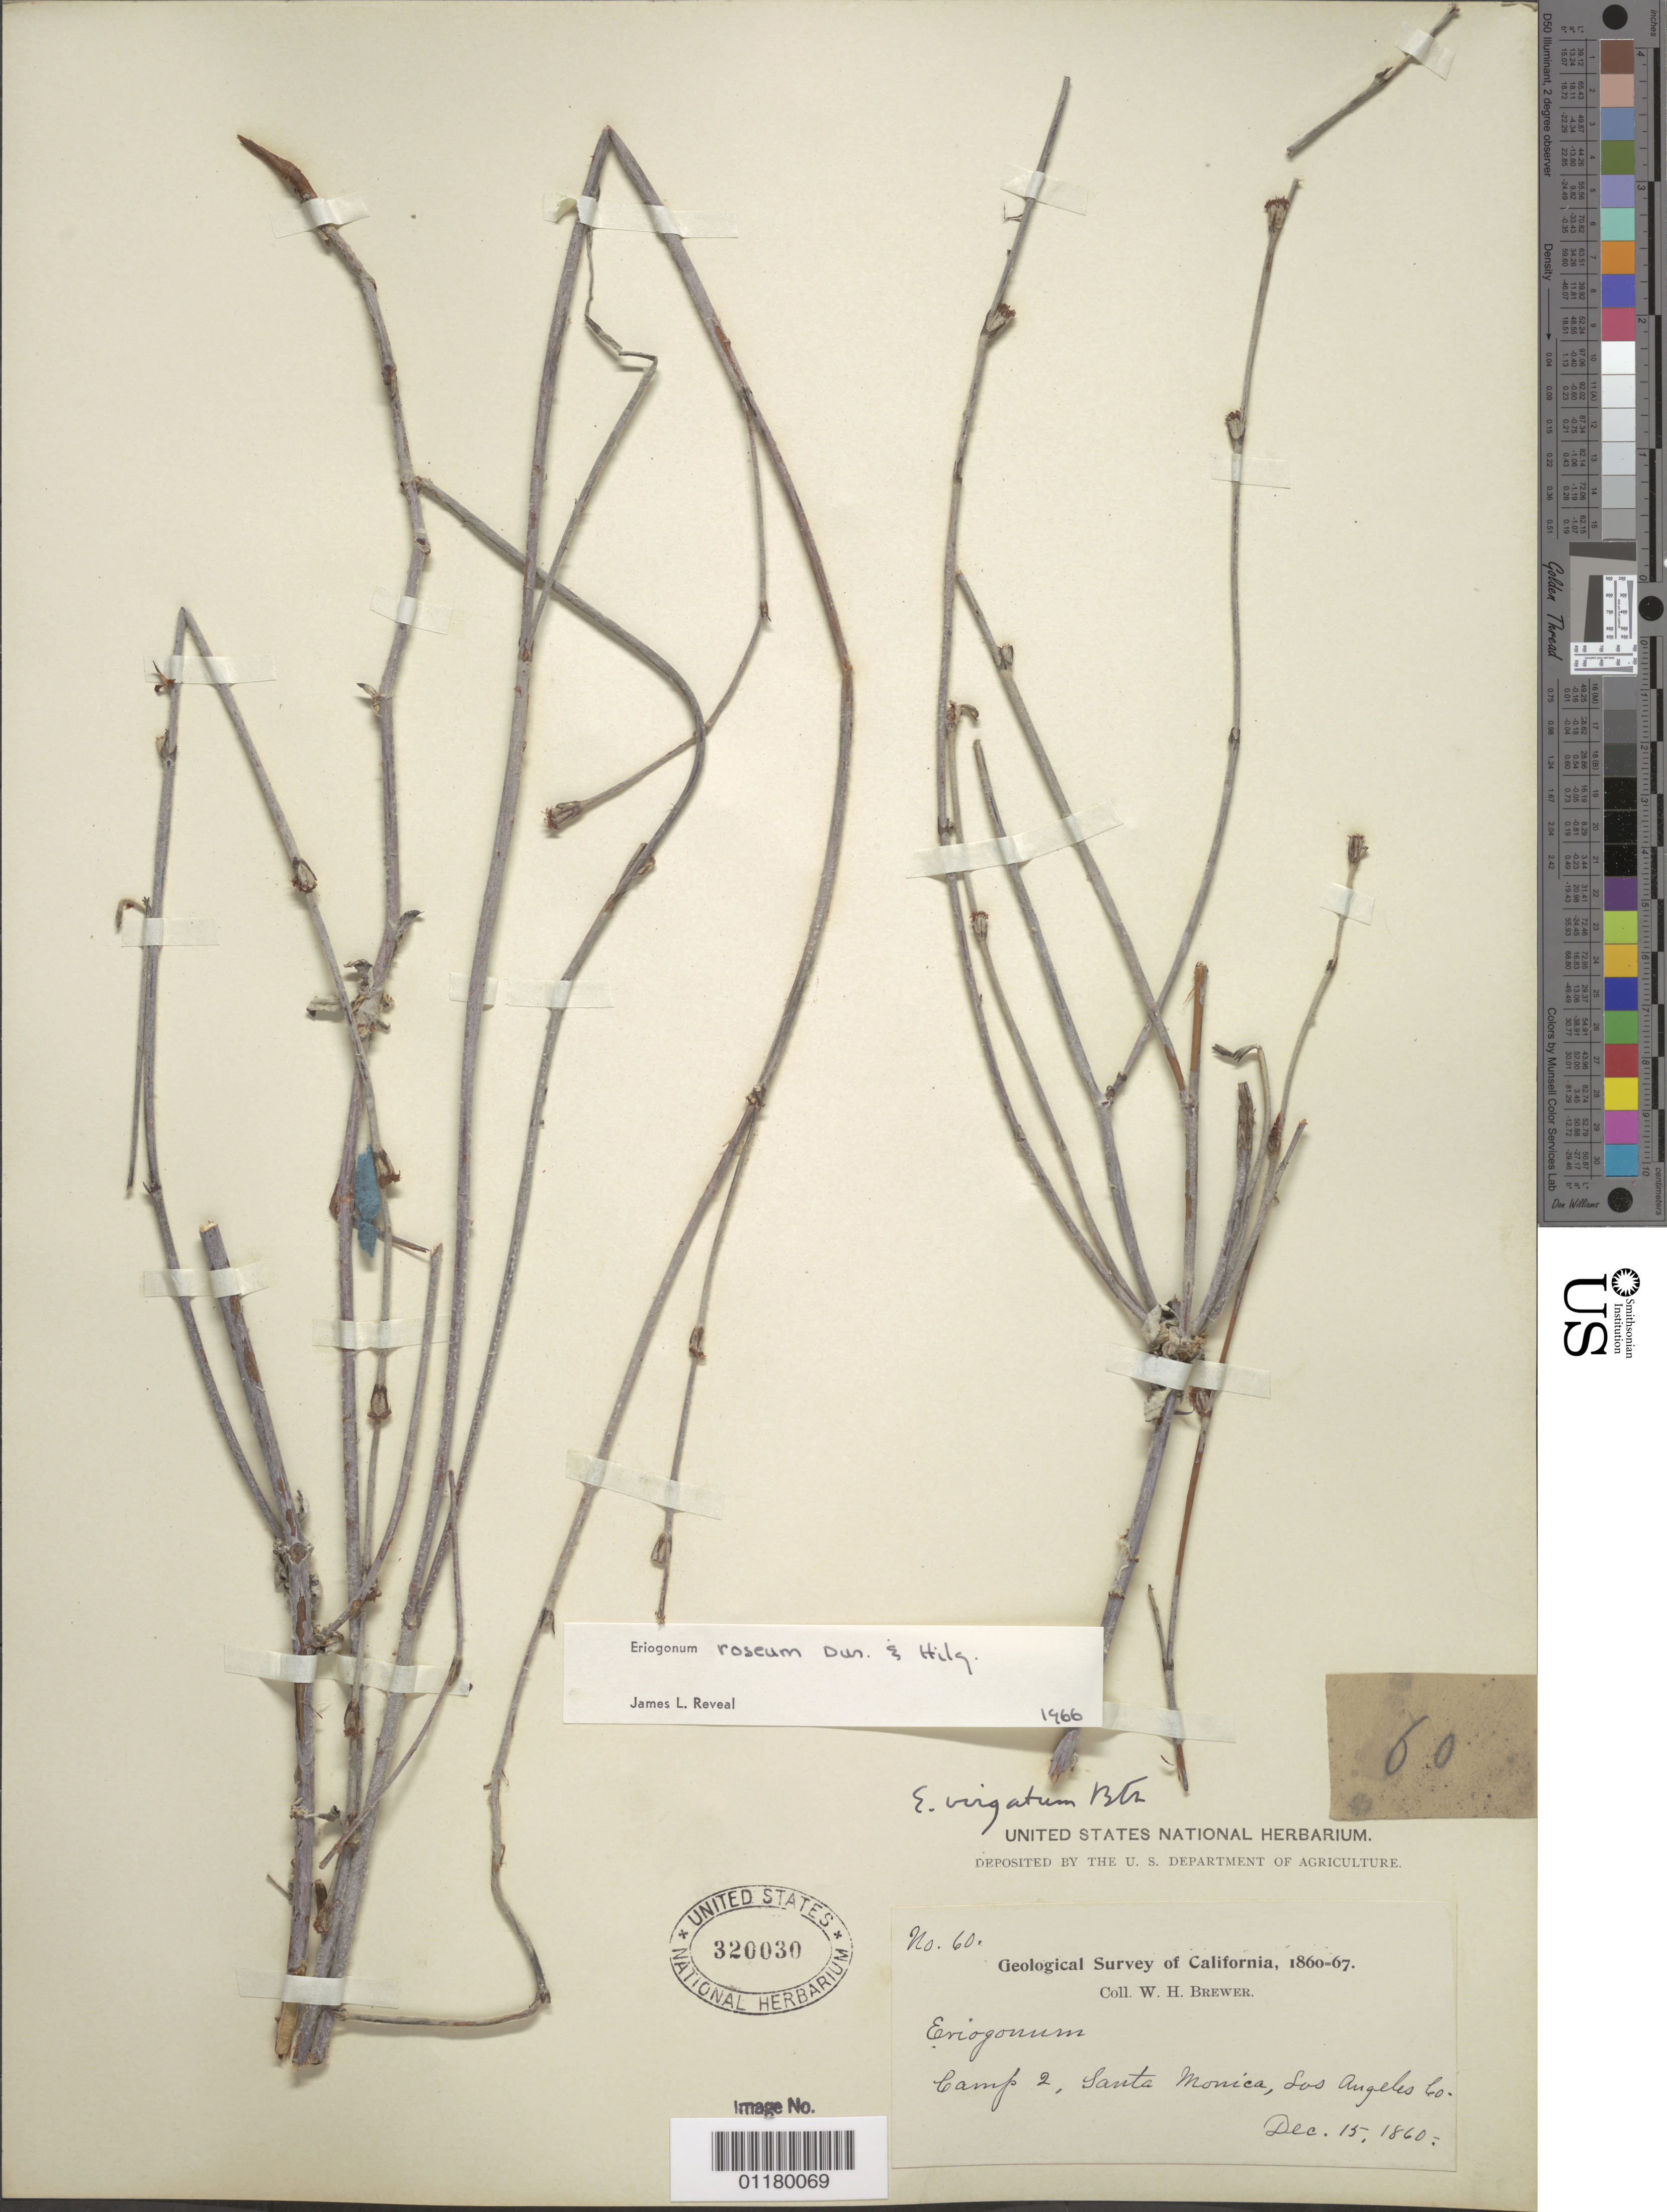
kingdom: Plantae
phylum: Tracheophyta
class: Magnoliopsida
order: Caryophyllales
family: Polygonaceae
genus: Eriogonum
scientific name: Eriogonum roseum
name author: Durand & Hilg.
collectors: W. H. Brewer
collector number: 60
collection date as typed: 15 Dec 1860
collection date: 1860-12-15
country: United States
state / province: California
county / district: Los Angeles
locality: Camp 2, Santa Monica.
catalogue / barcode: US 320030